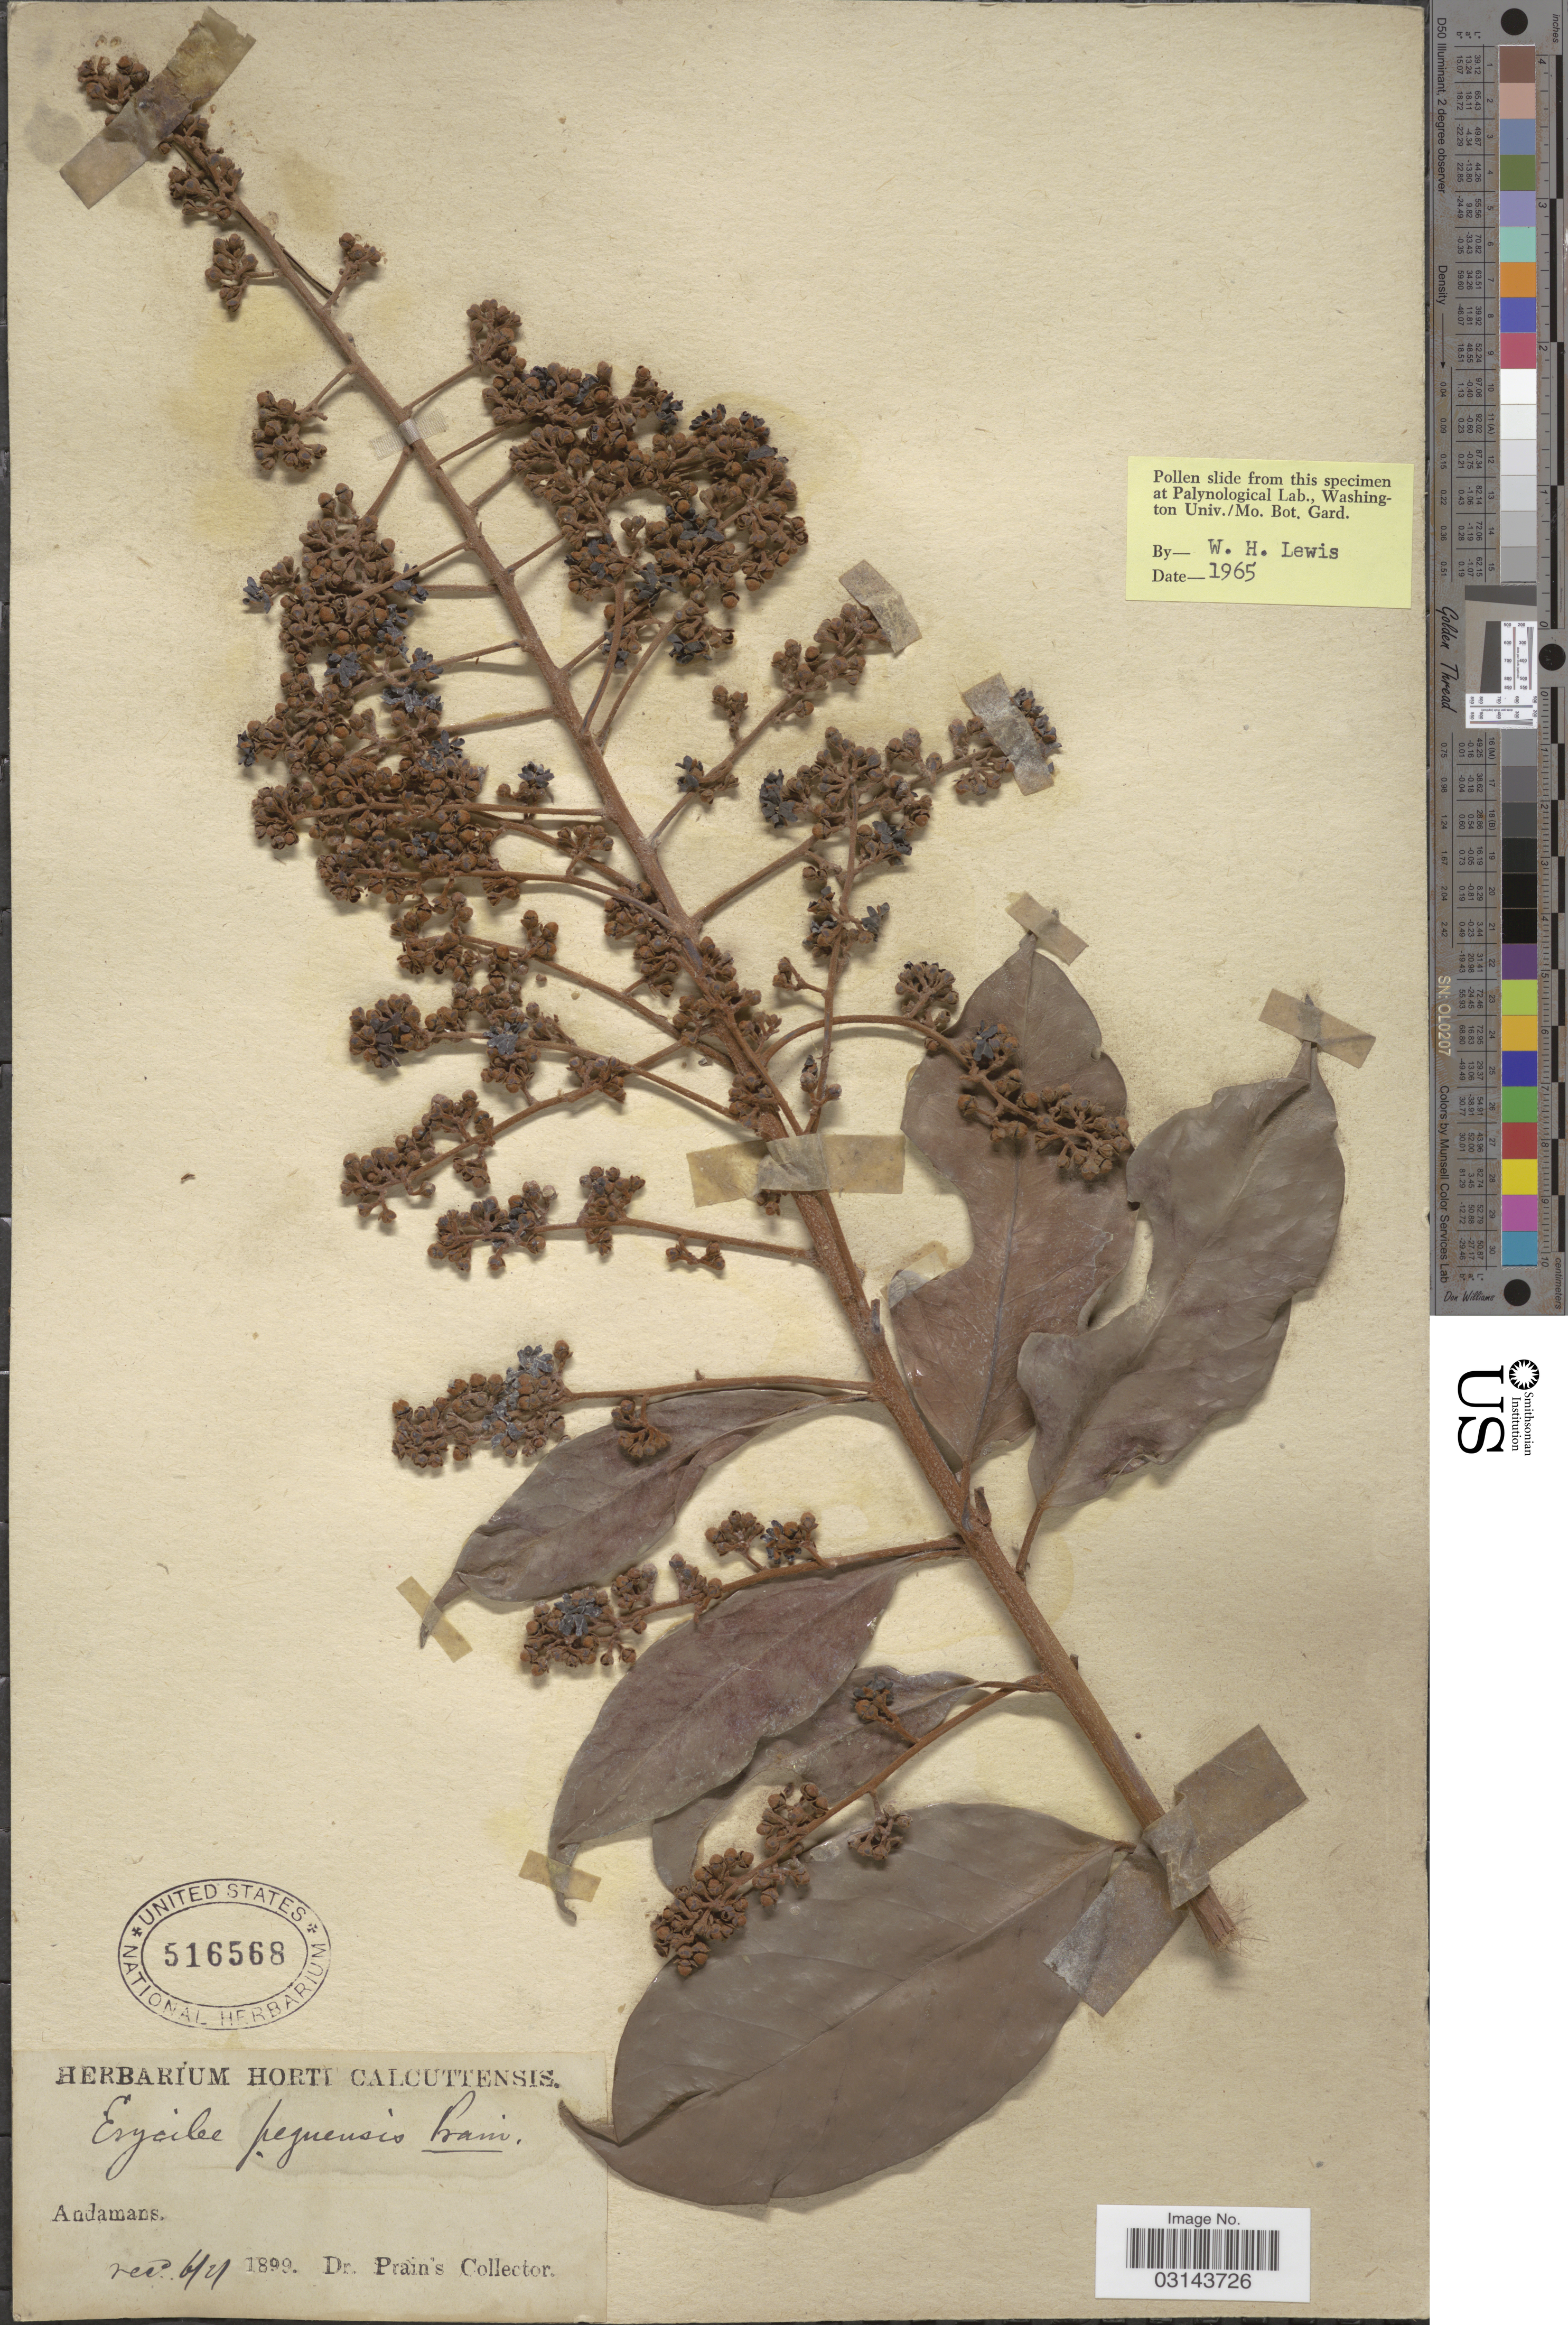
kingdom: Plantae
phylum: Tracheophyta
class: Magnoliopsida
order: Solanales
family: Convolvulaceae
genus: Erycibe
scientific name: Erycibe peguensis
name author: Prain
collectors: Dr. Prain's collector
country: India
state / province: Andaman and Nicobar Islands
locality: Andamans.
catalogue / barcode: US 516568